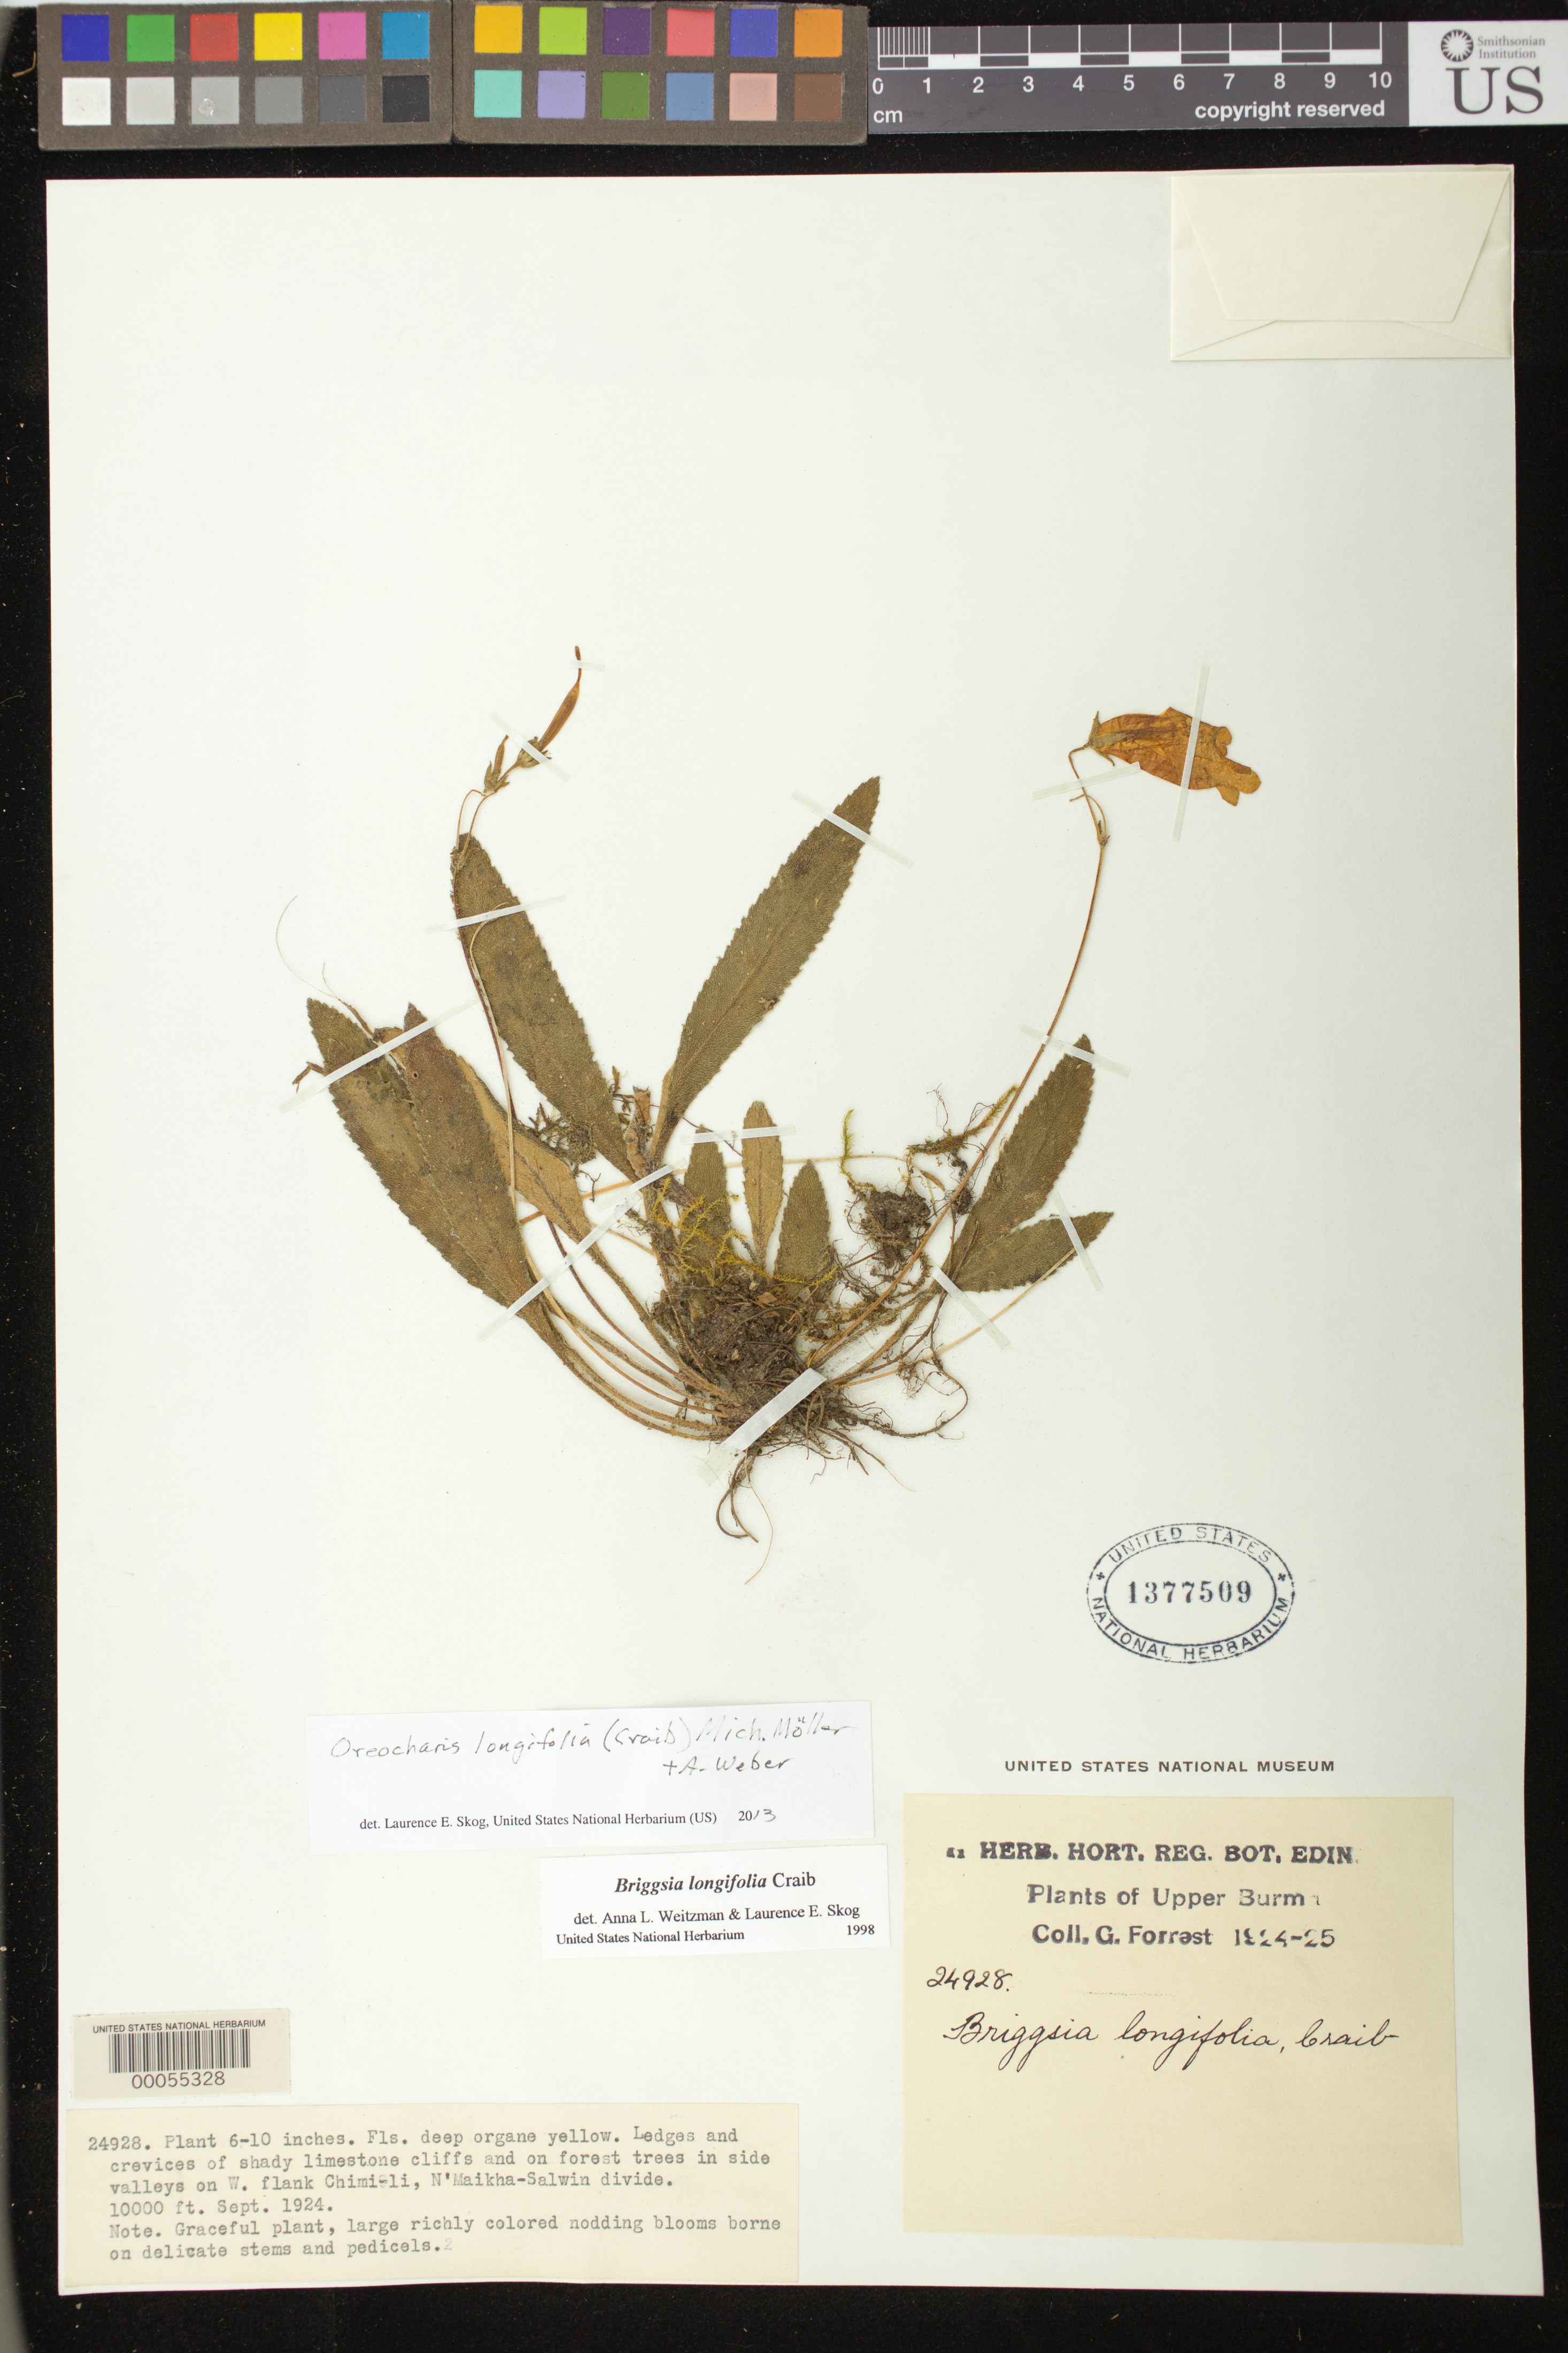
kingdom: Plantae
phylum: Tracheophyta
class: Magnoliopsida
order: Lamiales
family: Gesneriaceae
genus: Oreocharis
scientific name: Oreocharis longifolia var. longifolia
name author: (Craib) Mich. Möller & A. Weber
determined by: Skog, Laurence E.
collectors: G. Forrest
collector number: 24928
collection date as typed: Sep 1924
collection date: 1924-09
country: Myanmar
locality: W flank of Chimi-li, N'maikha - Salwin divide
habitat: Ledges and crevices of shady limestone cliffs and on trees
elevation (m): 3048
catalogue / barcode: US 1377509